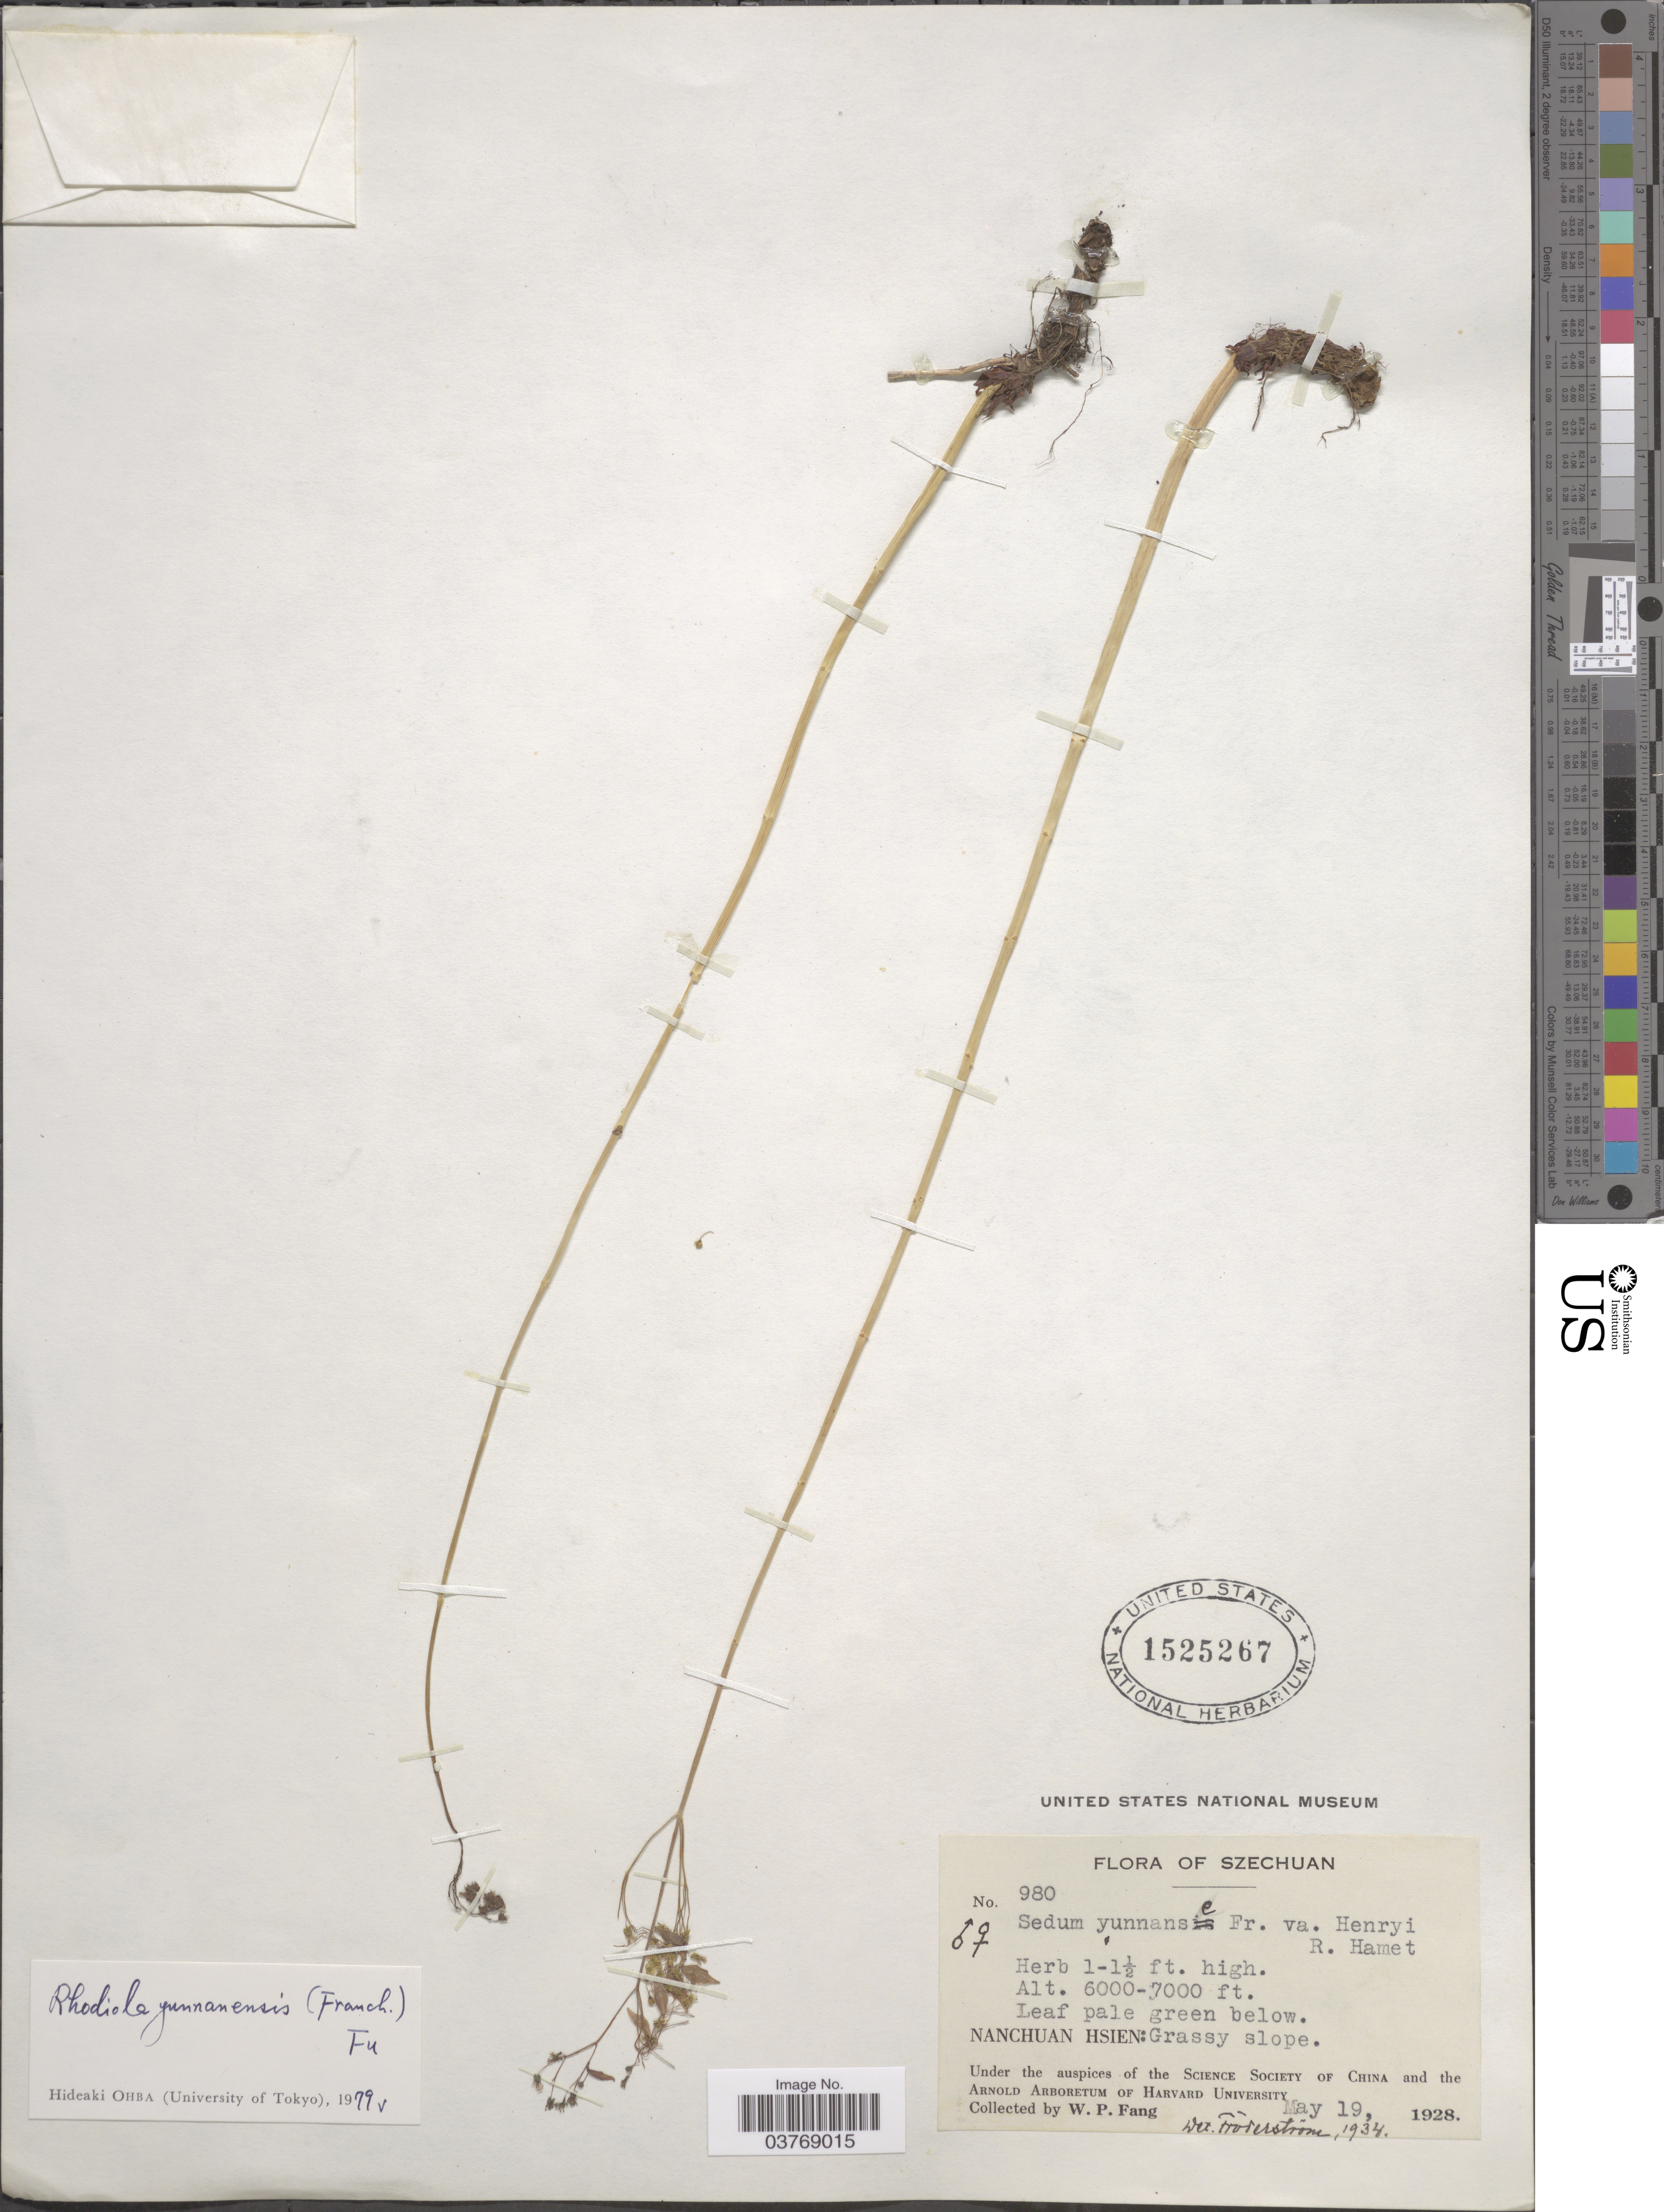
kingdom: Plantae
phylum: Tracheophyta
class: Magnoliopsida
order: Saxifragales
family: Crassulaceae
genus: Rhodiola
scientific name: Rhodiola yunnanensis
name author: (Franch.) S.H. Fu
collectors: W. P. Fang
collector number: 980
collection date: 1928-05-19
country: China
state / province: Sichuan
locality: Szechuan. Nanchuan Hsien: Grassy slope.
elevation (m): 1829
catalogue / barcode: US 1525267